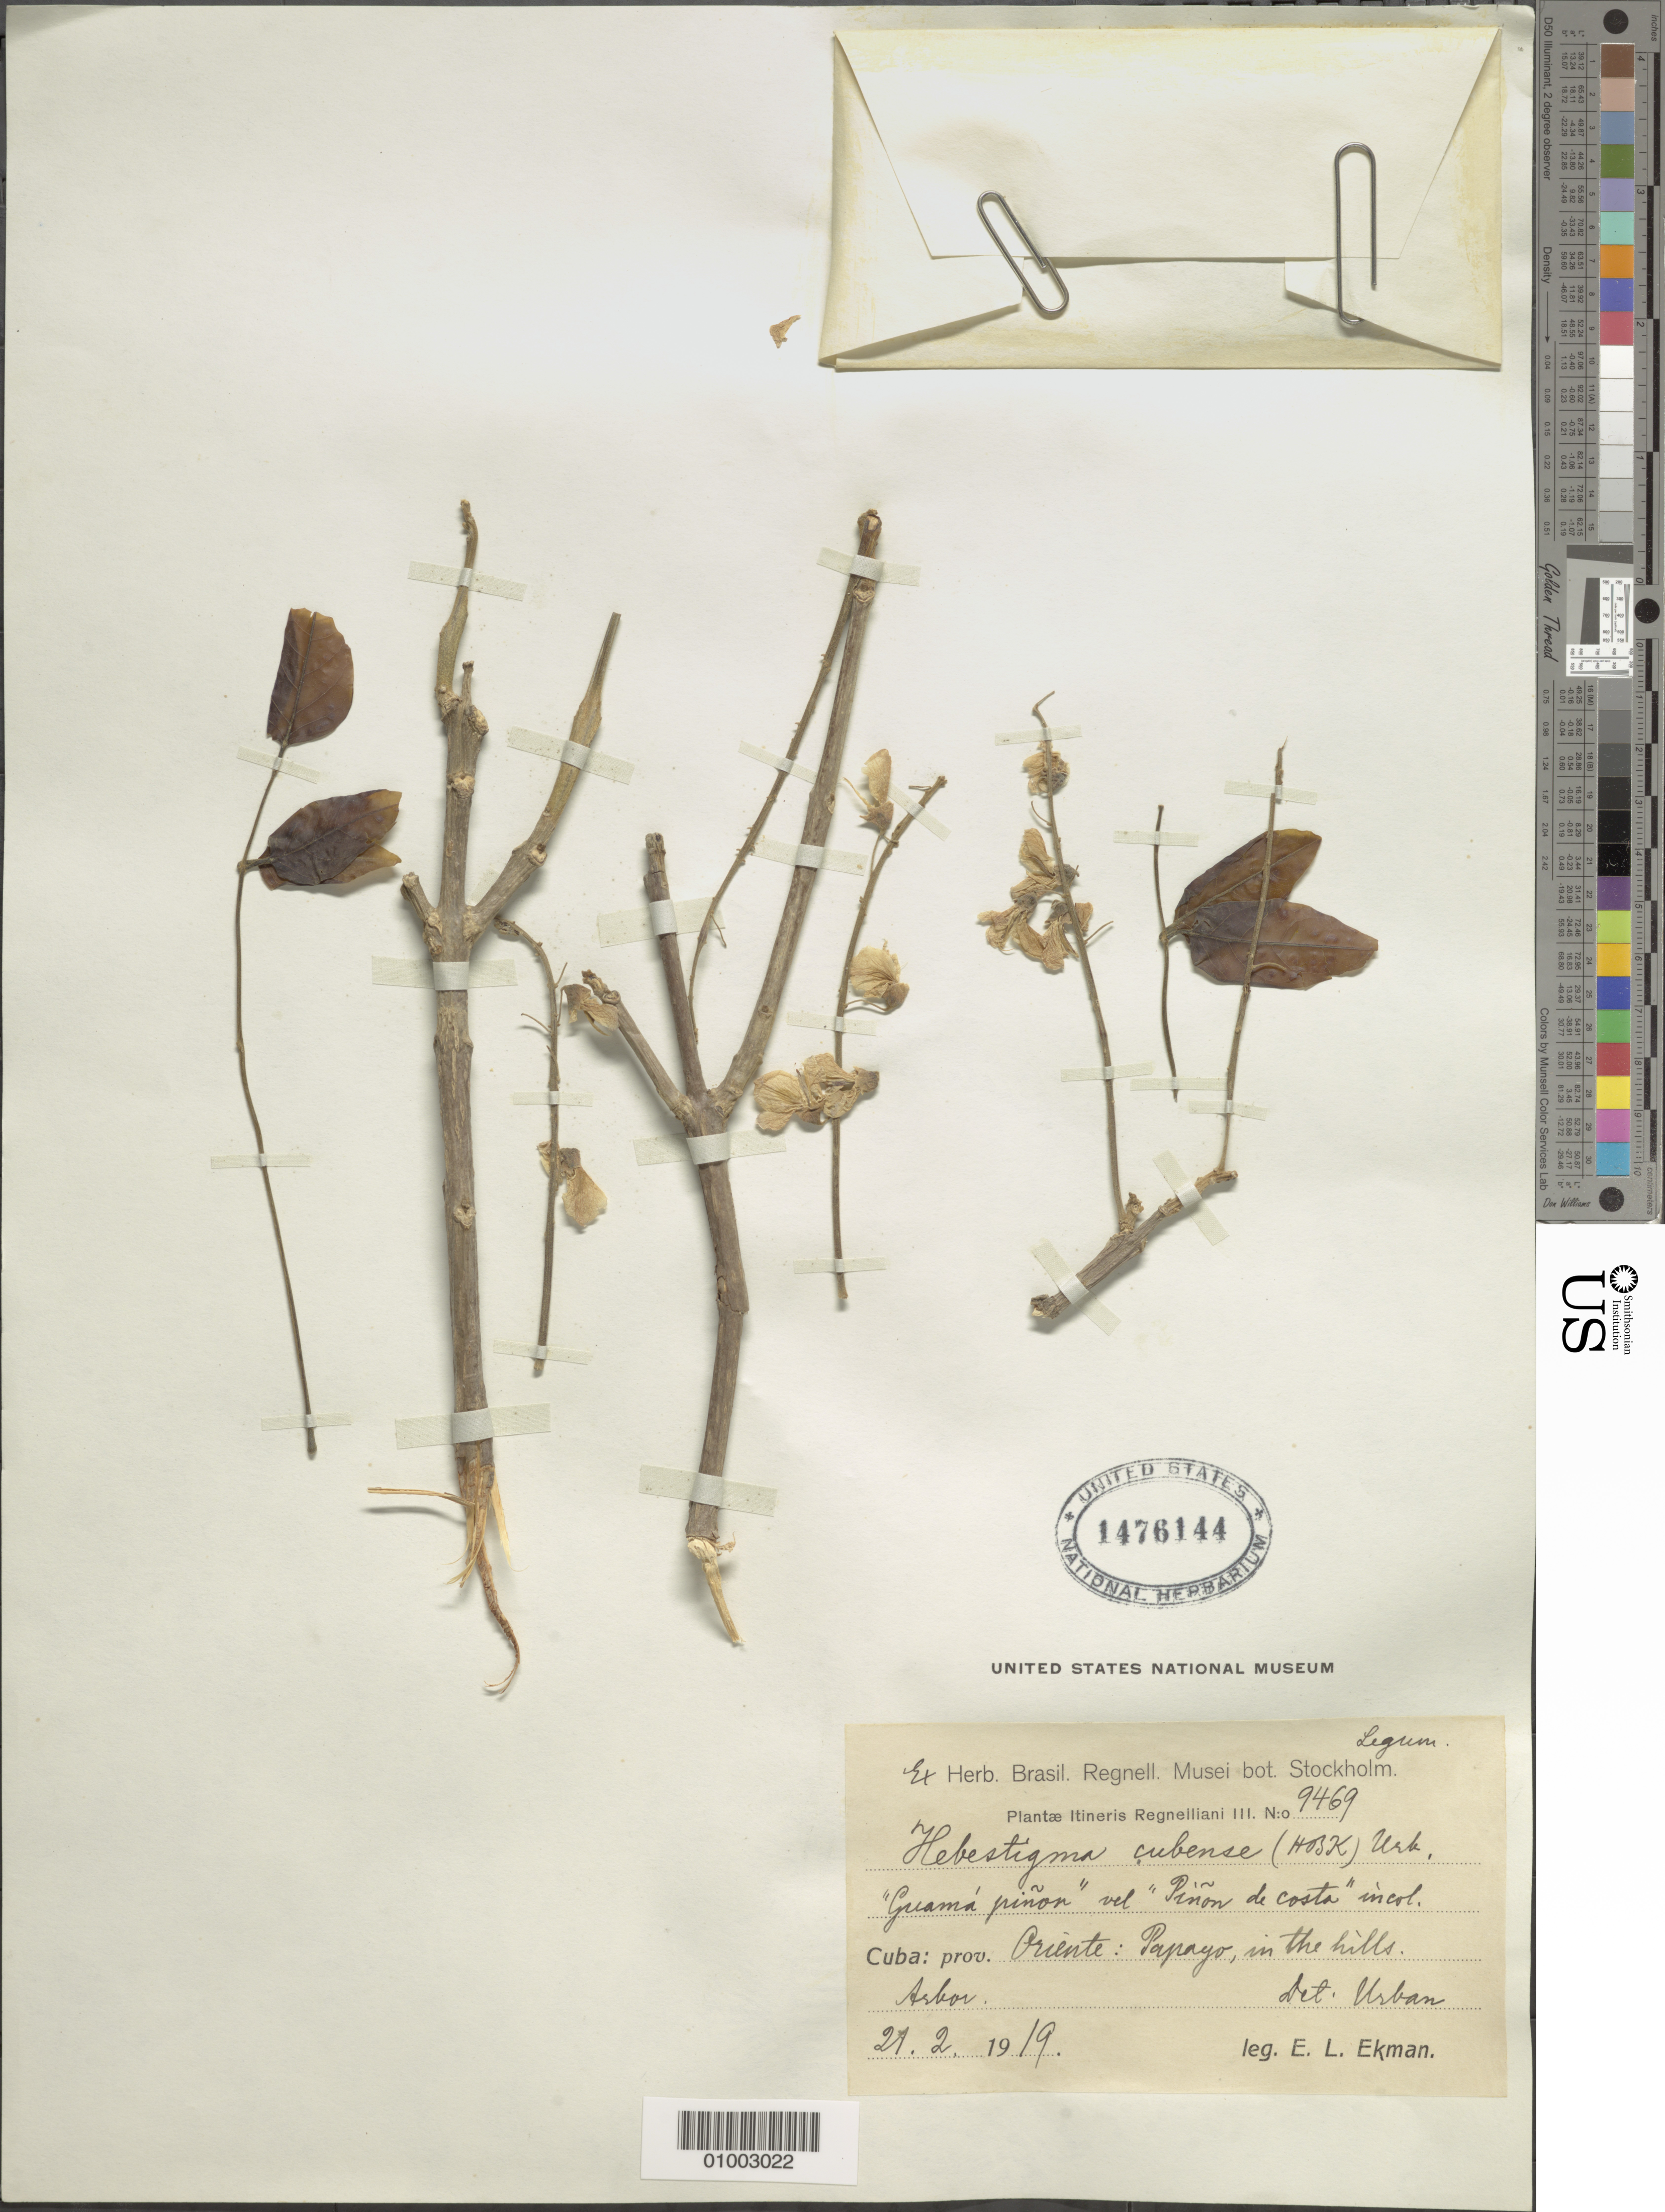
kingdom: Plantae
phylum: Tracheophyta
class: Magnoliopsida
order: Fabales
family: Fabaceae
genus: Hebestigma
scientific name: Hebestigma cubense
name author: (Kunth) Urb.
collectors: E. L. Ekman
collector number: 9469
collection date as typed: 21 Feb 1919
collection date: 1919-02-21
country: Cuba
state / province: Oriente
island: Cuba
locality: Papayo, in the hills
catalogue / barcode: US 1476144